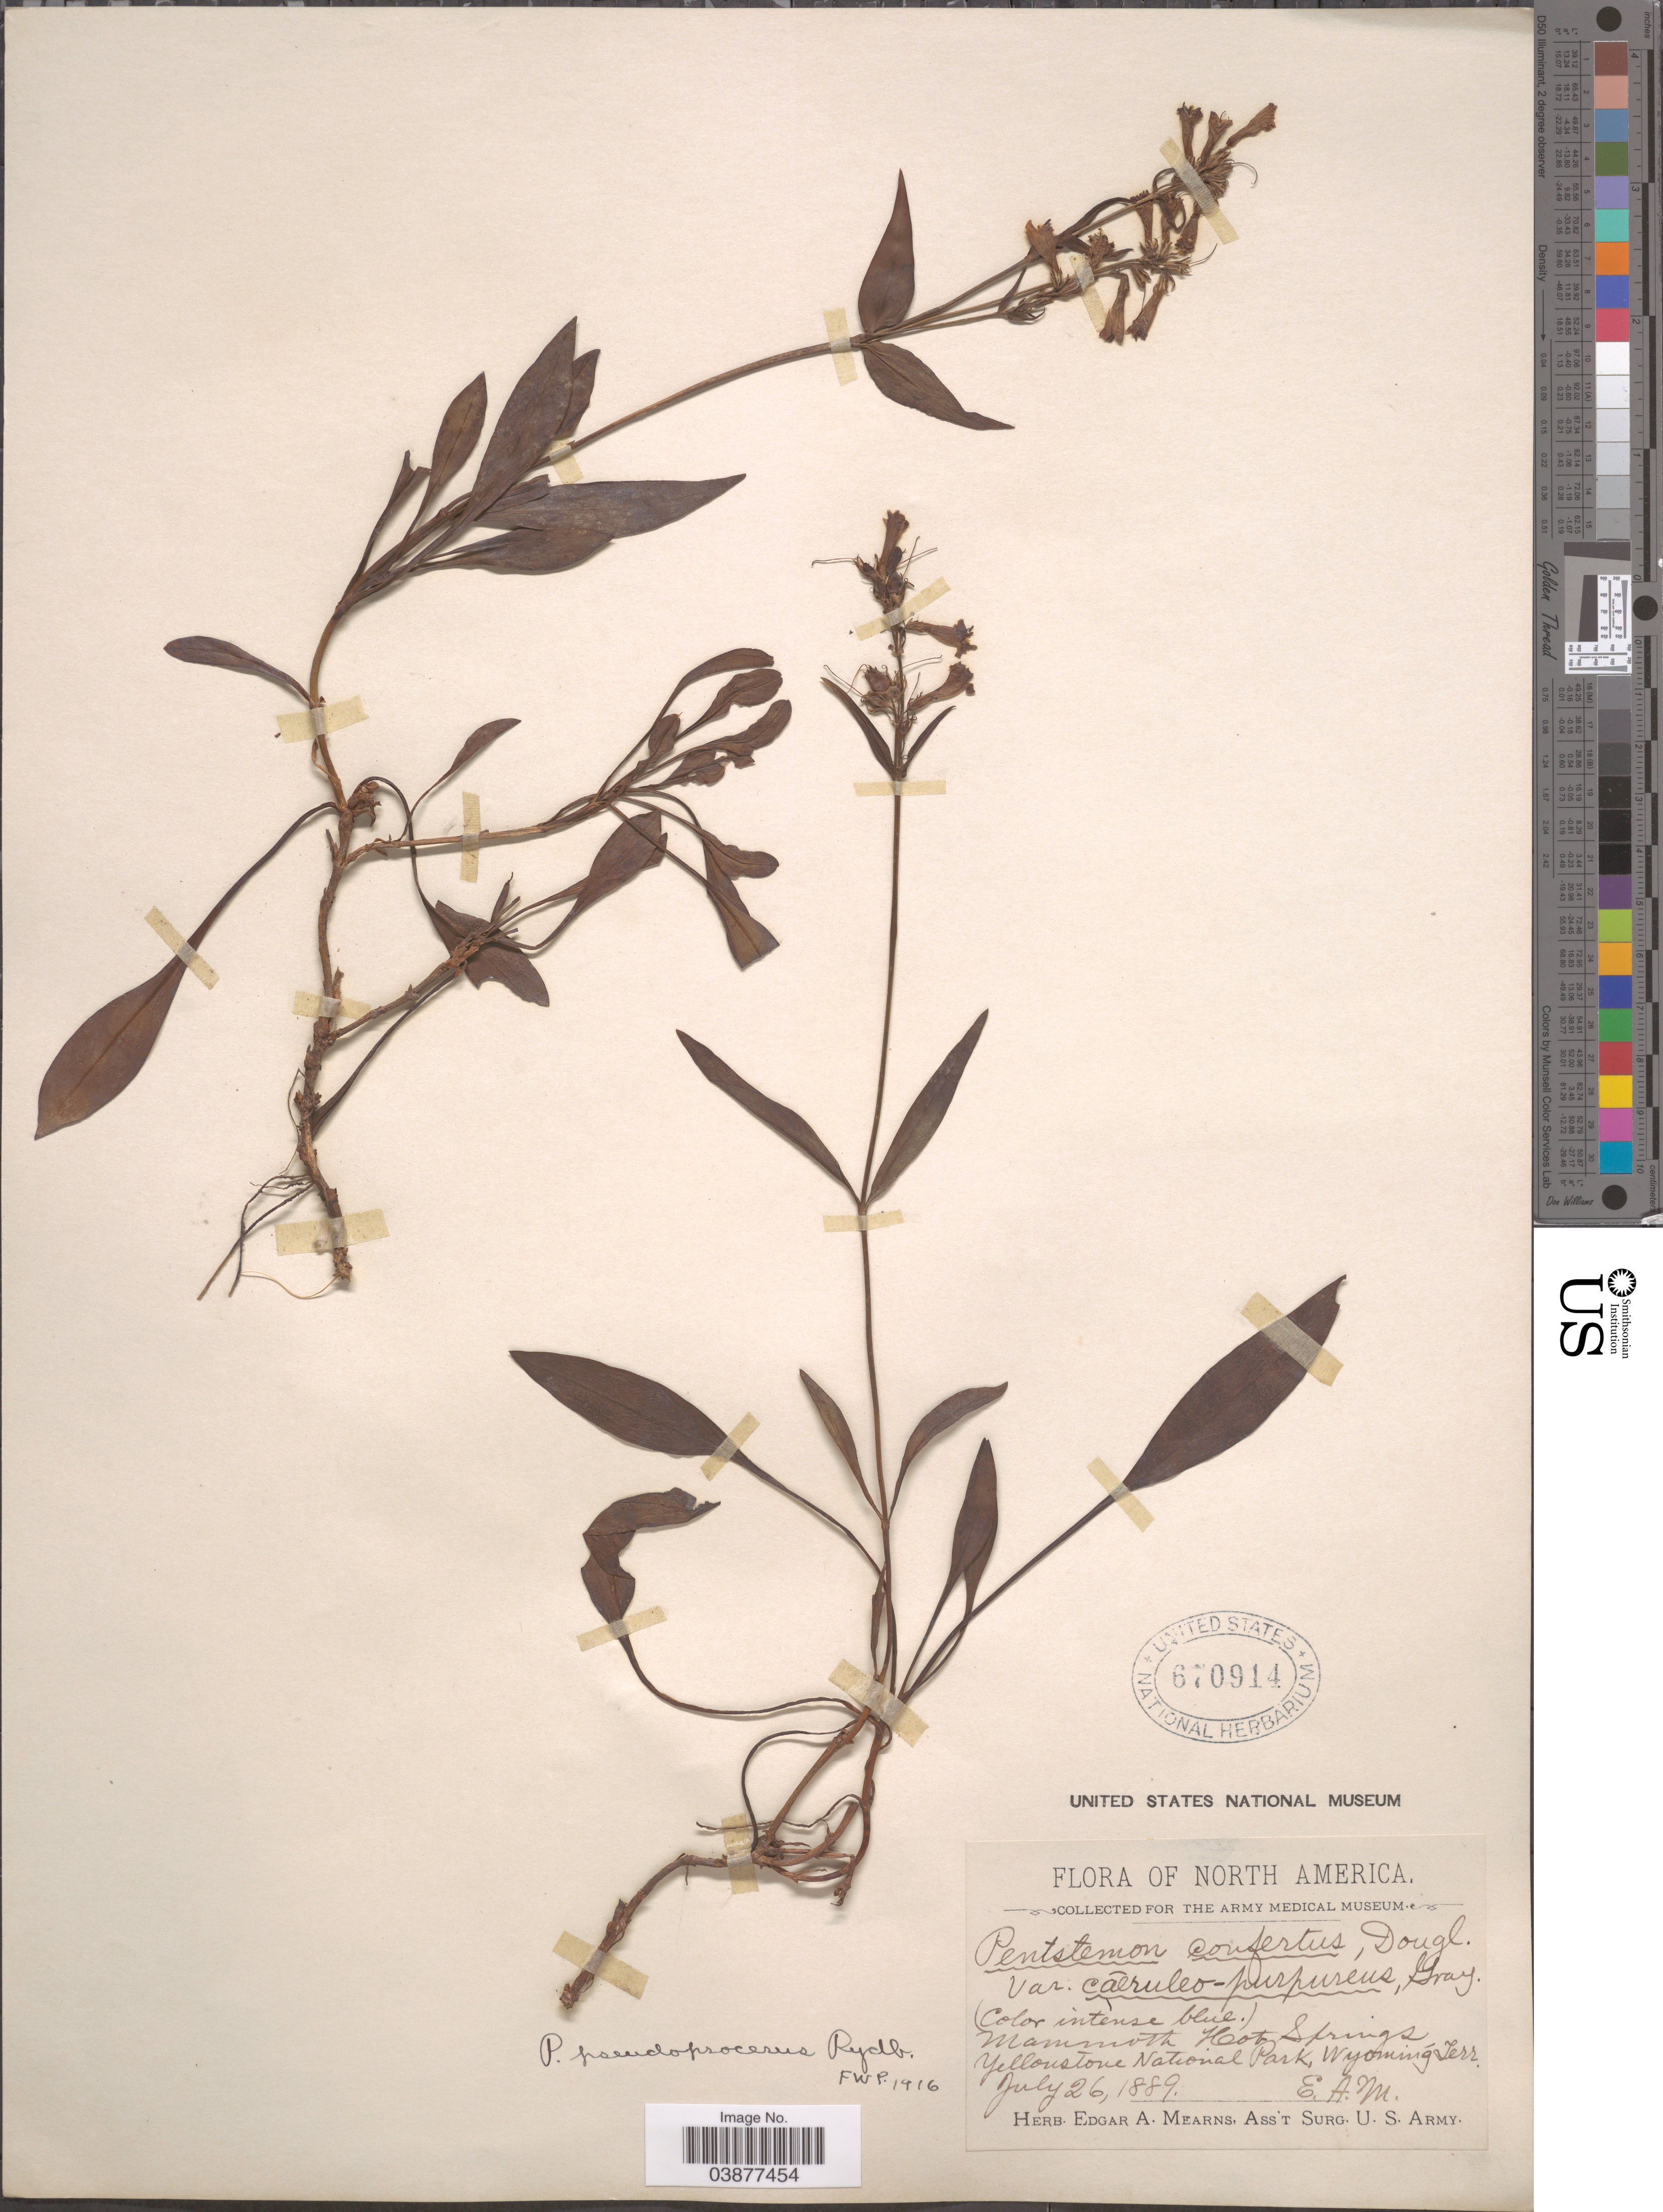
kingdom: Plantae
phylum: Tracheophyta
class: Magnoliopsida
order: Lamiales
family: Plantaginaceae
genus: Penstemon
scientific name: Penstemon pseudoprocerus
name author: Rydb.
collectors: E. A. Mearns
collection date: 1889-07-26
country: United States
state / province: Wyoming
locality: Mammoth Hot Springs Yellowstone National Park.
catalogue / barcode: US 670914